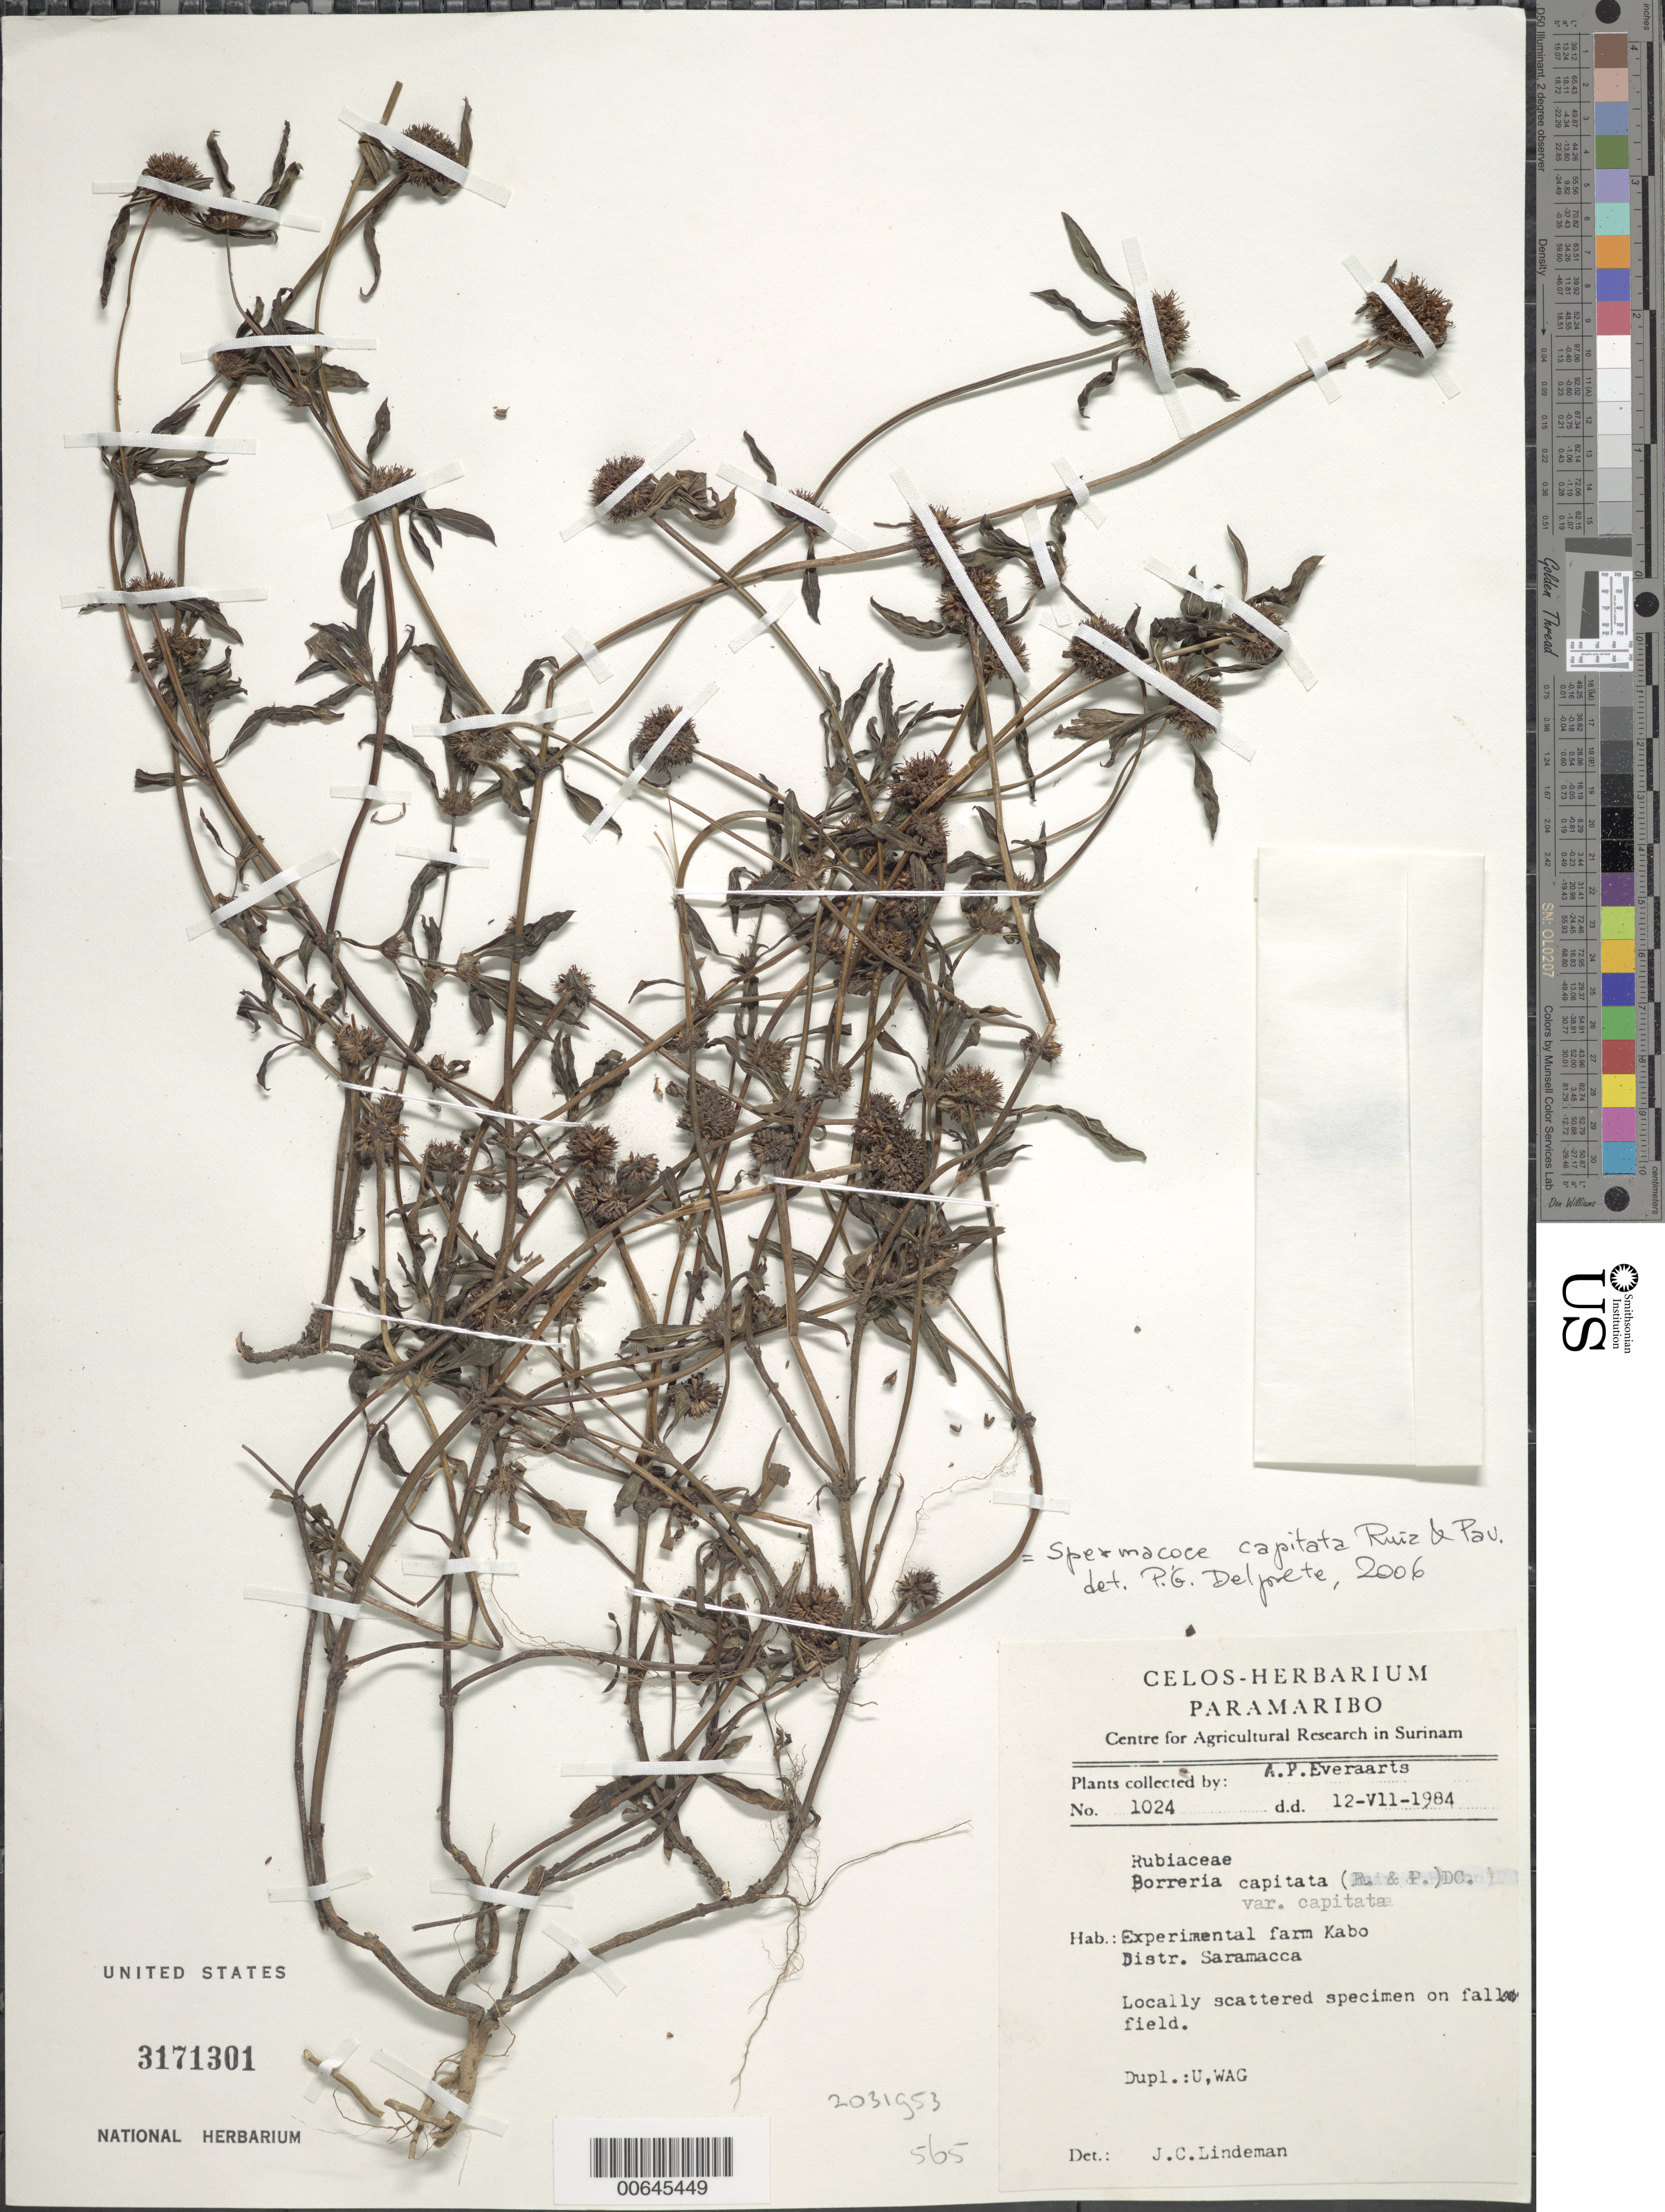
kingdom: Plantae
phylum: Tracheophyta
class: Magnoliopsida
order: Gentianales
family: Rubiaceae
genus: Spermacoce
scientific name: Spermacoce capitata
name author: Ruiz & Pav.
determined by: Delprete, P. G., Herb. de Guyane Cay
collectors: A. Everaarts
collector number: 1024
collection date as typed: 12-Jul-84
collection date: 1984-07-12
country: Suriname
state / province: Saramacca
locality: Kabo Experimental Farm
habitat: Fallow field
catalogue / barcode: US 3171301